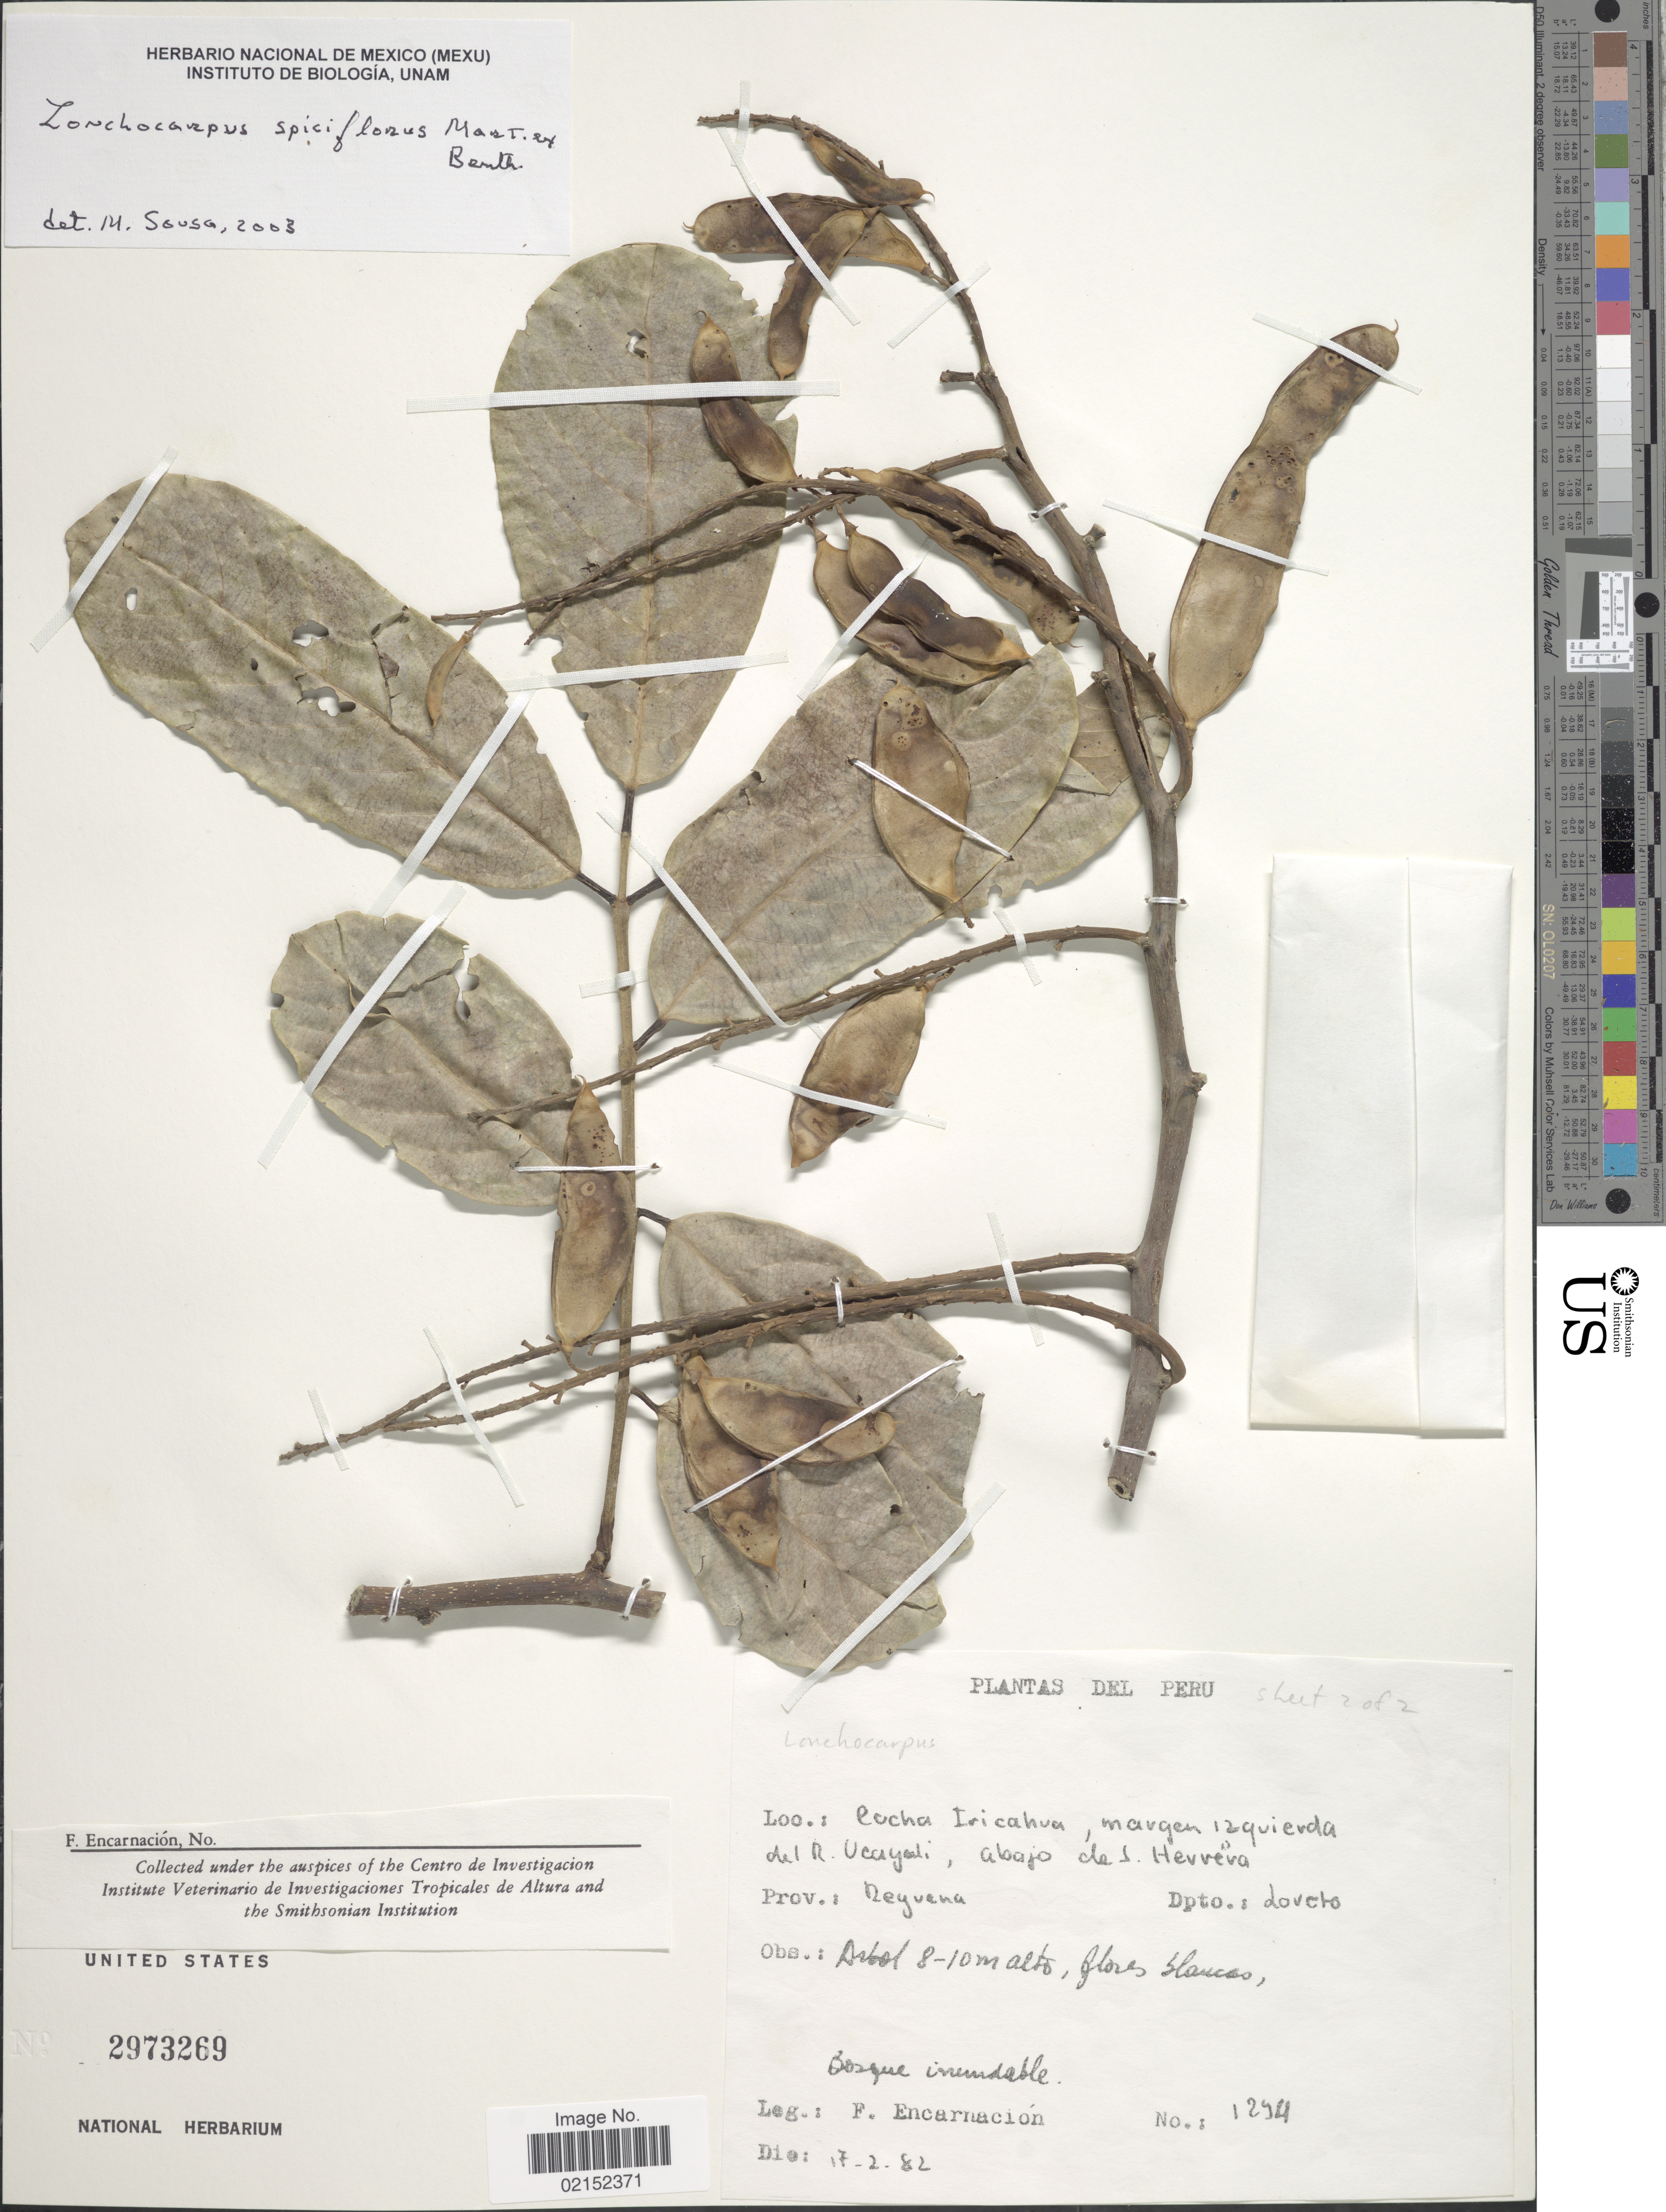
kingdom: Plantae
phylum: Tracheophyta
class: Magnoliopsida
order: Fabales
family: Fabaceae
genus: Lonchocarpus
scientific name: Lonchocarpus spiciflorus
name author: Mart. ex Benth.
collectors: F. Encarnación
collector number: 1294*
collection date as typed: Transcribed d/m/y: 17/2/82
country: Peru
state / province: Loreto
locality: Locha Iricahua, margen izquierda del R. Ucayali, abajo de S. Herrera, Prov.: Reguena.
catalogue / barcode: US 2973269